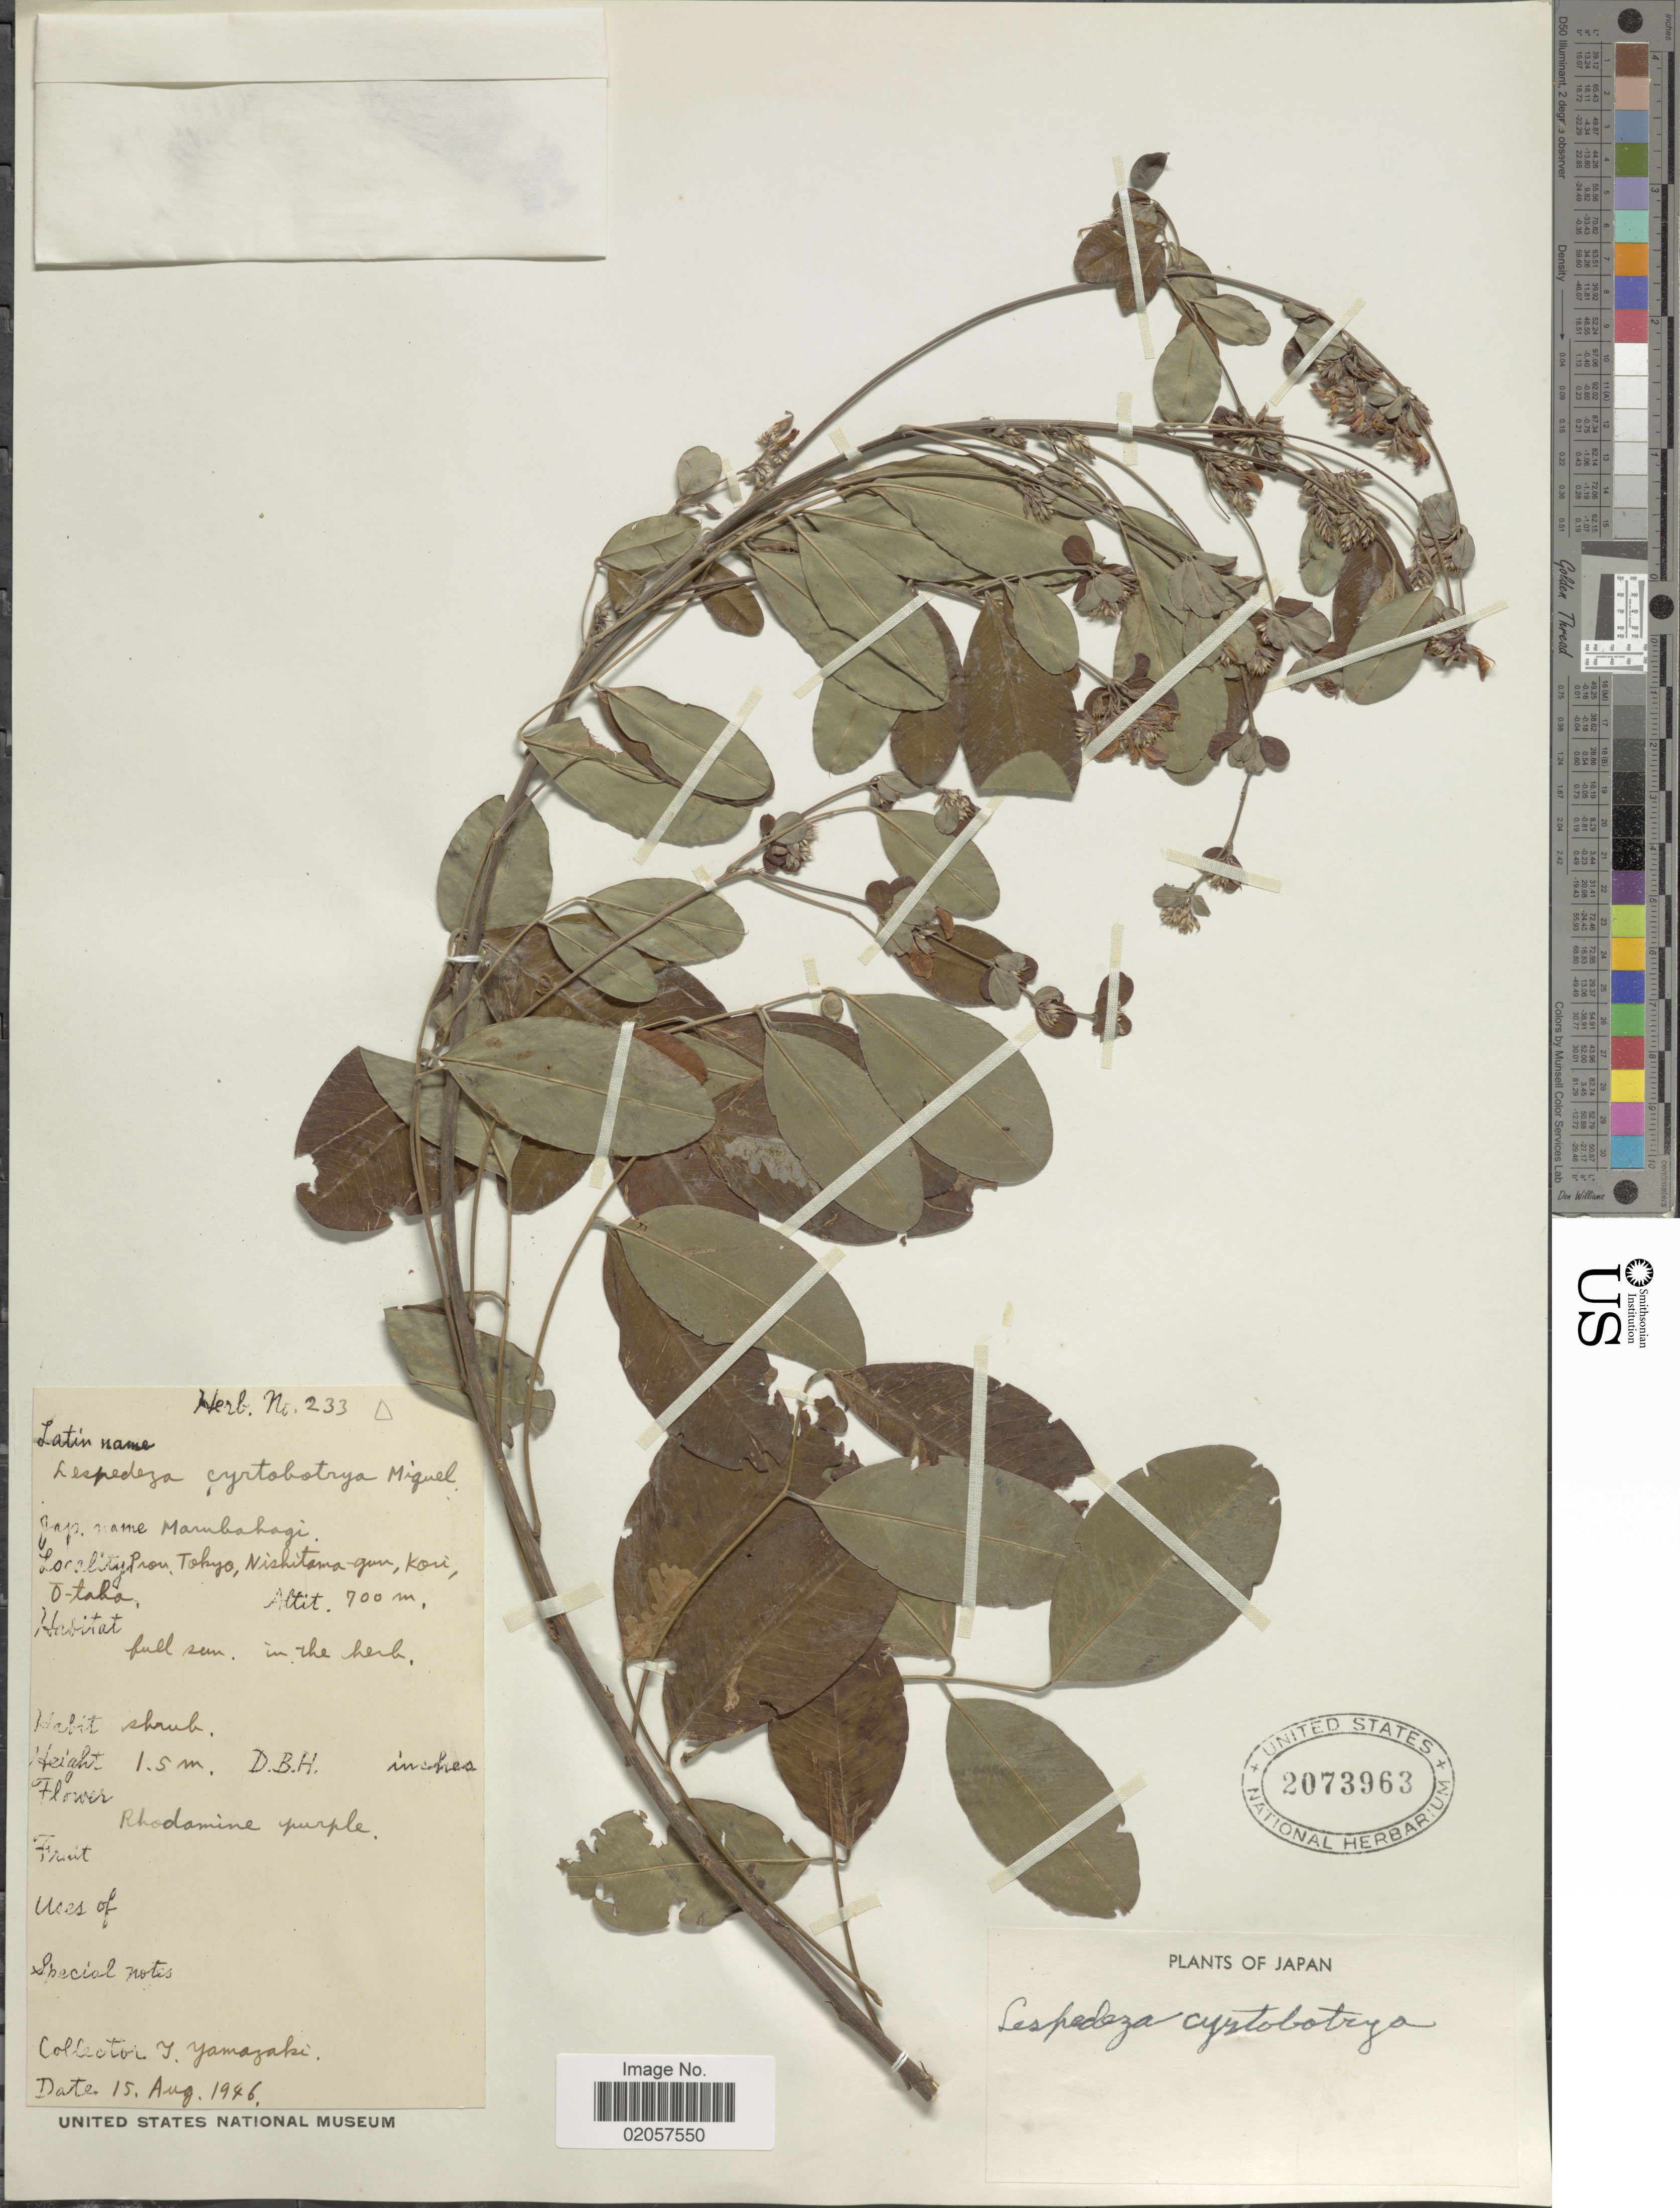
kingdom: Plantae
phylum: Tracheophyta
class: Magnoliopsida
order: Fabales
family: Fabaceae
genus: Lespedeza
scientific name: Lespedeza bicolor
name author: Turcz.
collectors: T. Yamazaki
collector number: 233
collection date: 1946-08-15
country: Japan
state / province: Tokyo, Federal City of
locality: Nishitama-gun, Kori, O-taha.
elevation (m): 700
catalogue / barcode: US 2073963